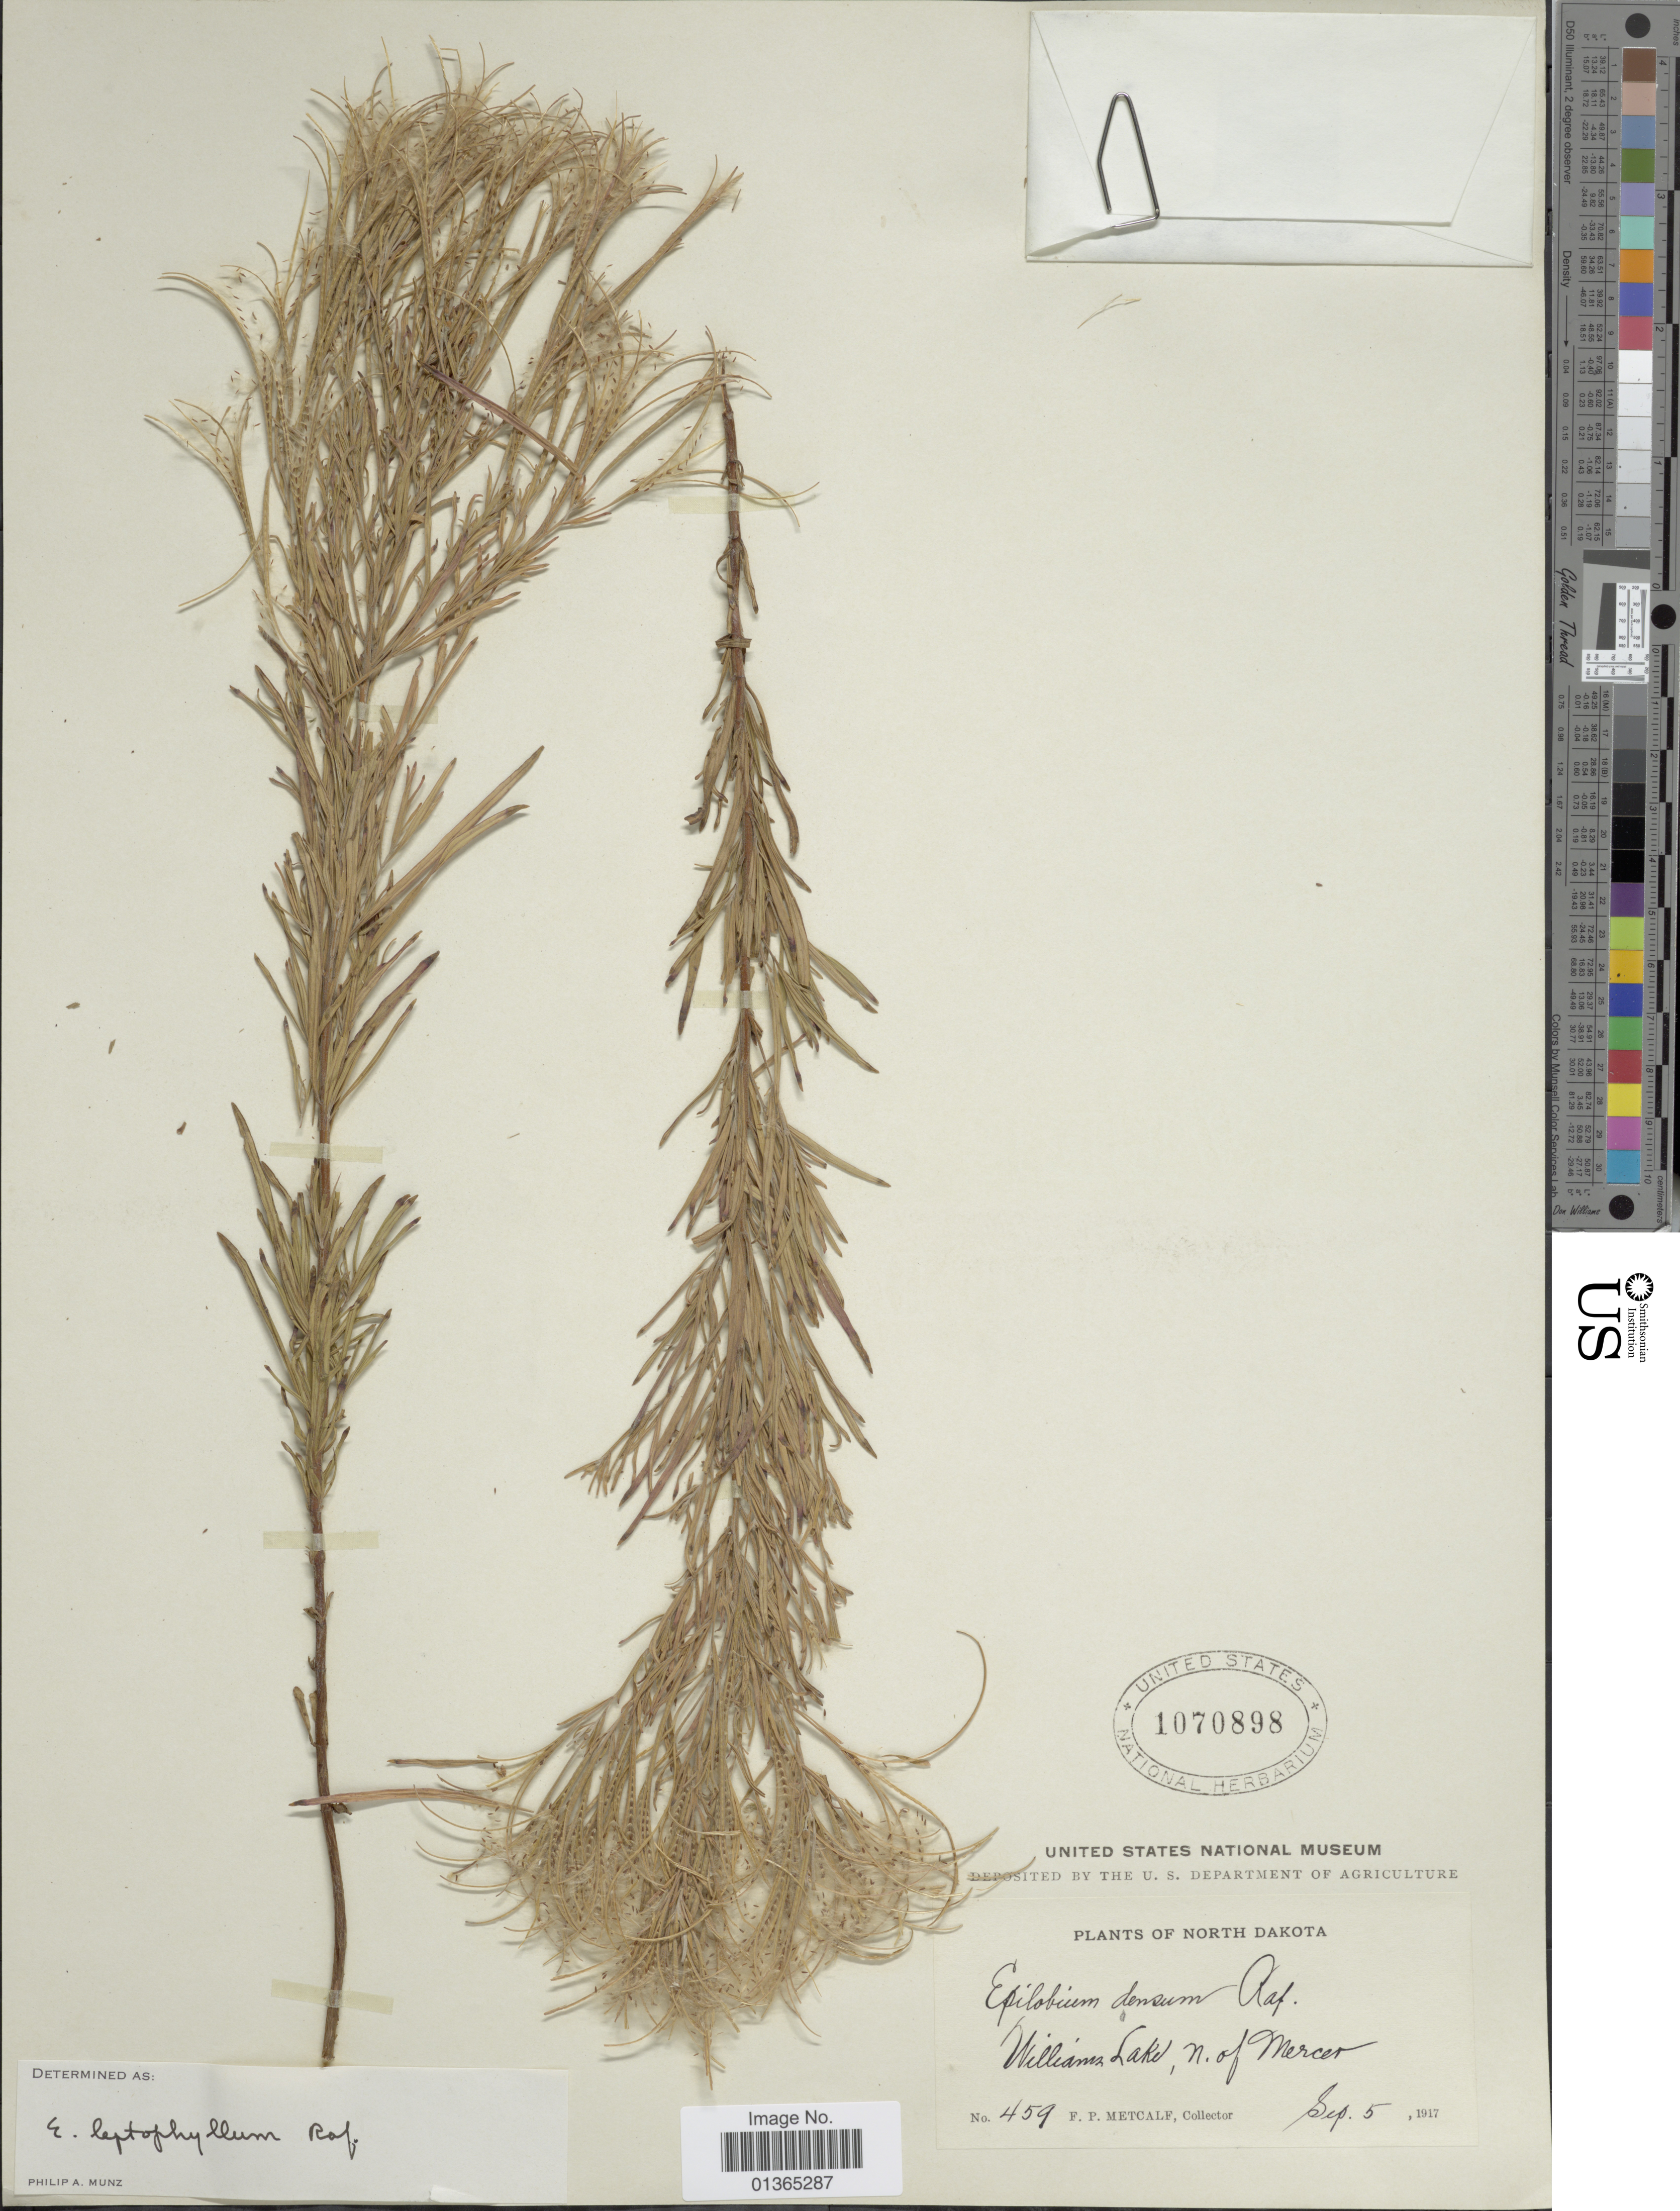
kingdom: Plantae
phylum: Tracheophyta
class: Magnoliopsida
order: Myrtales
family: Onagraceae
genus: Epilobium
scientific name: Epilobium leptophyllum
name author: Raf.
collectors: F. Metcalf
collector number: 459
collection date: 1917-09-05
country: United States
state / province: North Dakota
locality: Williams Lake, N. of Mercer.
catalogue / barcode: US 1070898